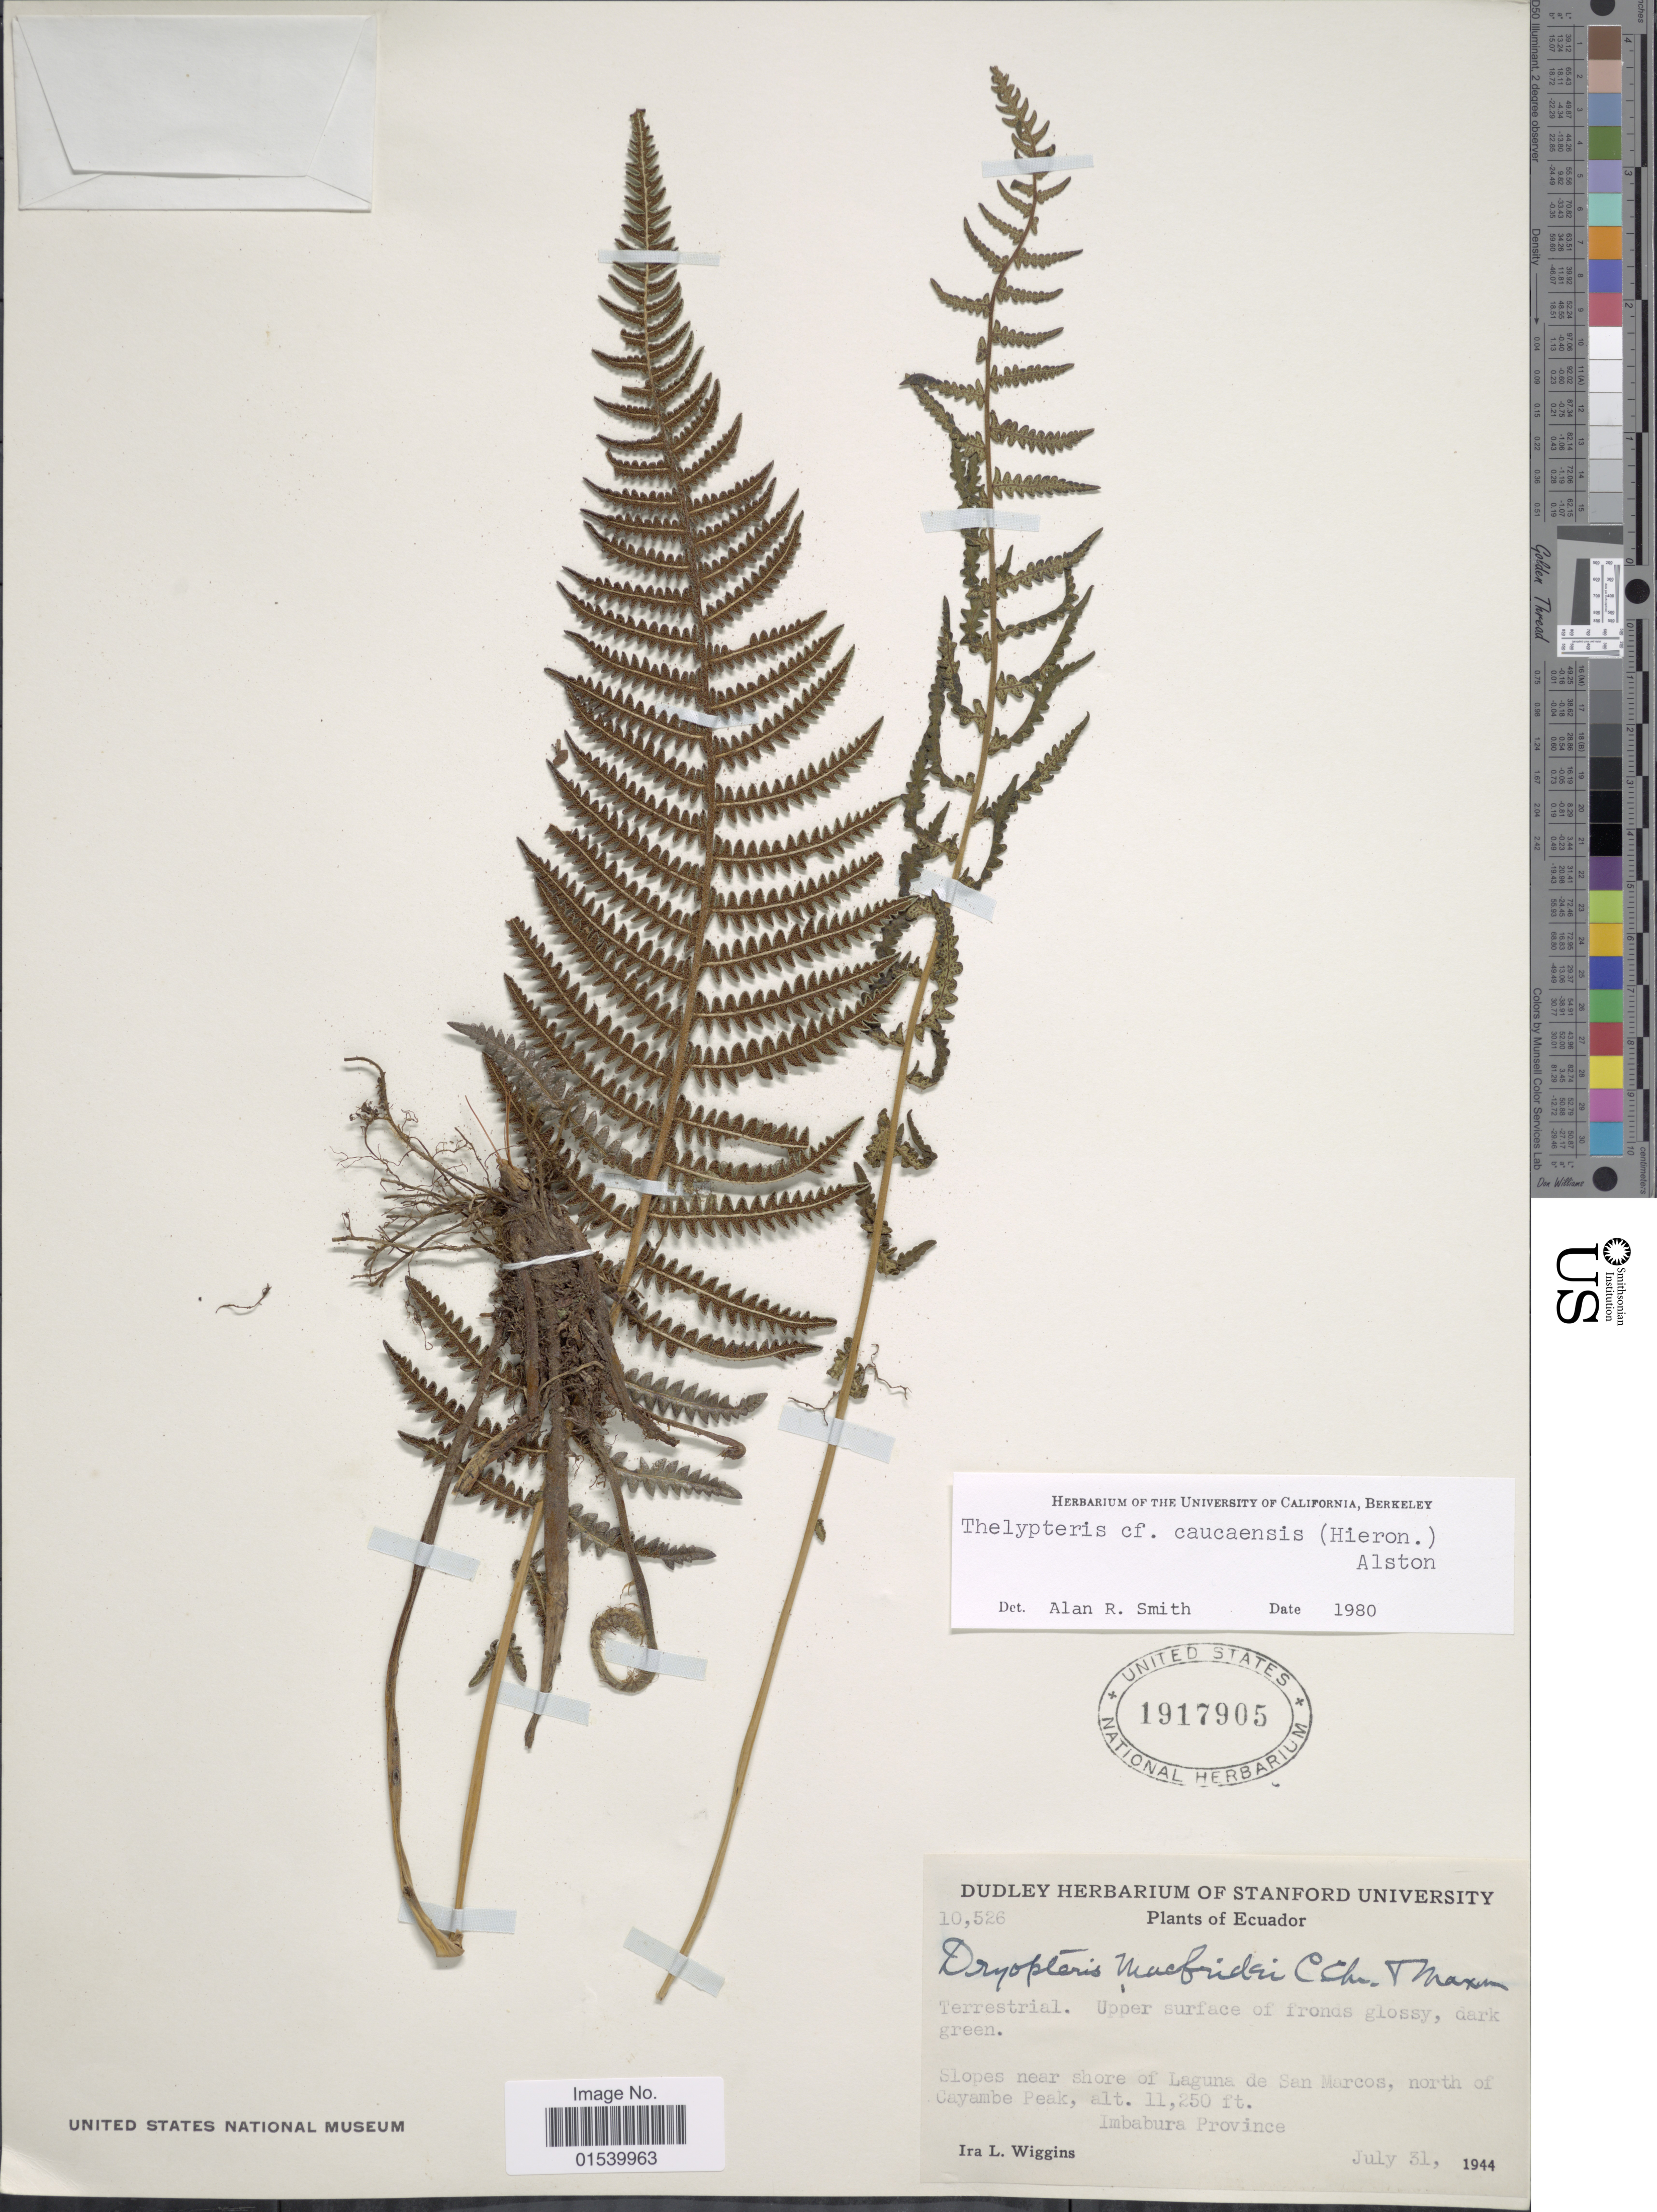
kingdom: Plantae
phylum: Tracheophyta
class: Polypodiopsida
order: Polypodiales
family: Thelypteridaceae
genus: Amauropelta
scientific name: Amauropelta caucaensis (Hieron.) comb. nov., ined. 2015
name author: (Hieron.)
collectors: I. L. Wiggins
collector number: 10526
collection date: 1944-07-31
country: Ecuador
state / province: Imbabura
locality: Slopes near shore of Laguna de San Marcos, north of Cayambe Peak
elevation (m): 3429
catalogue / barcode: US 1917905